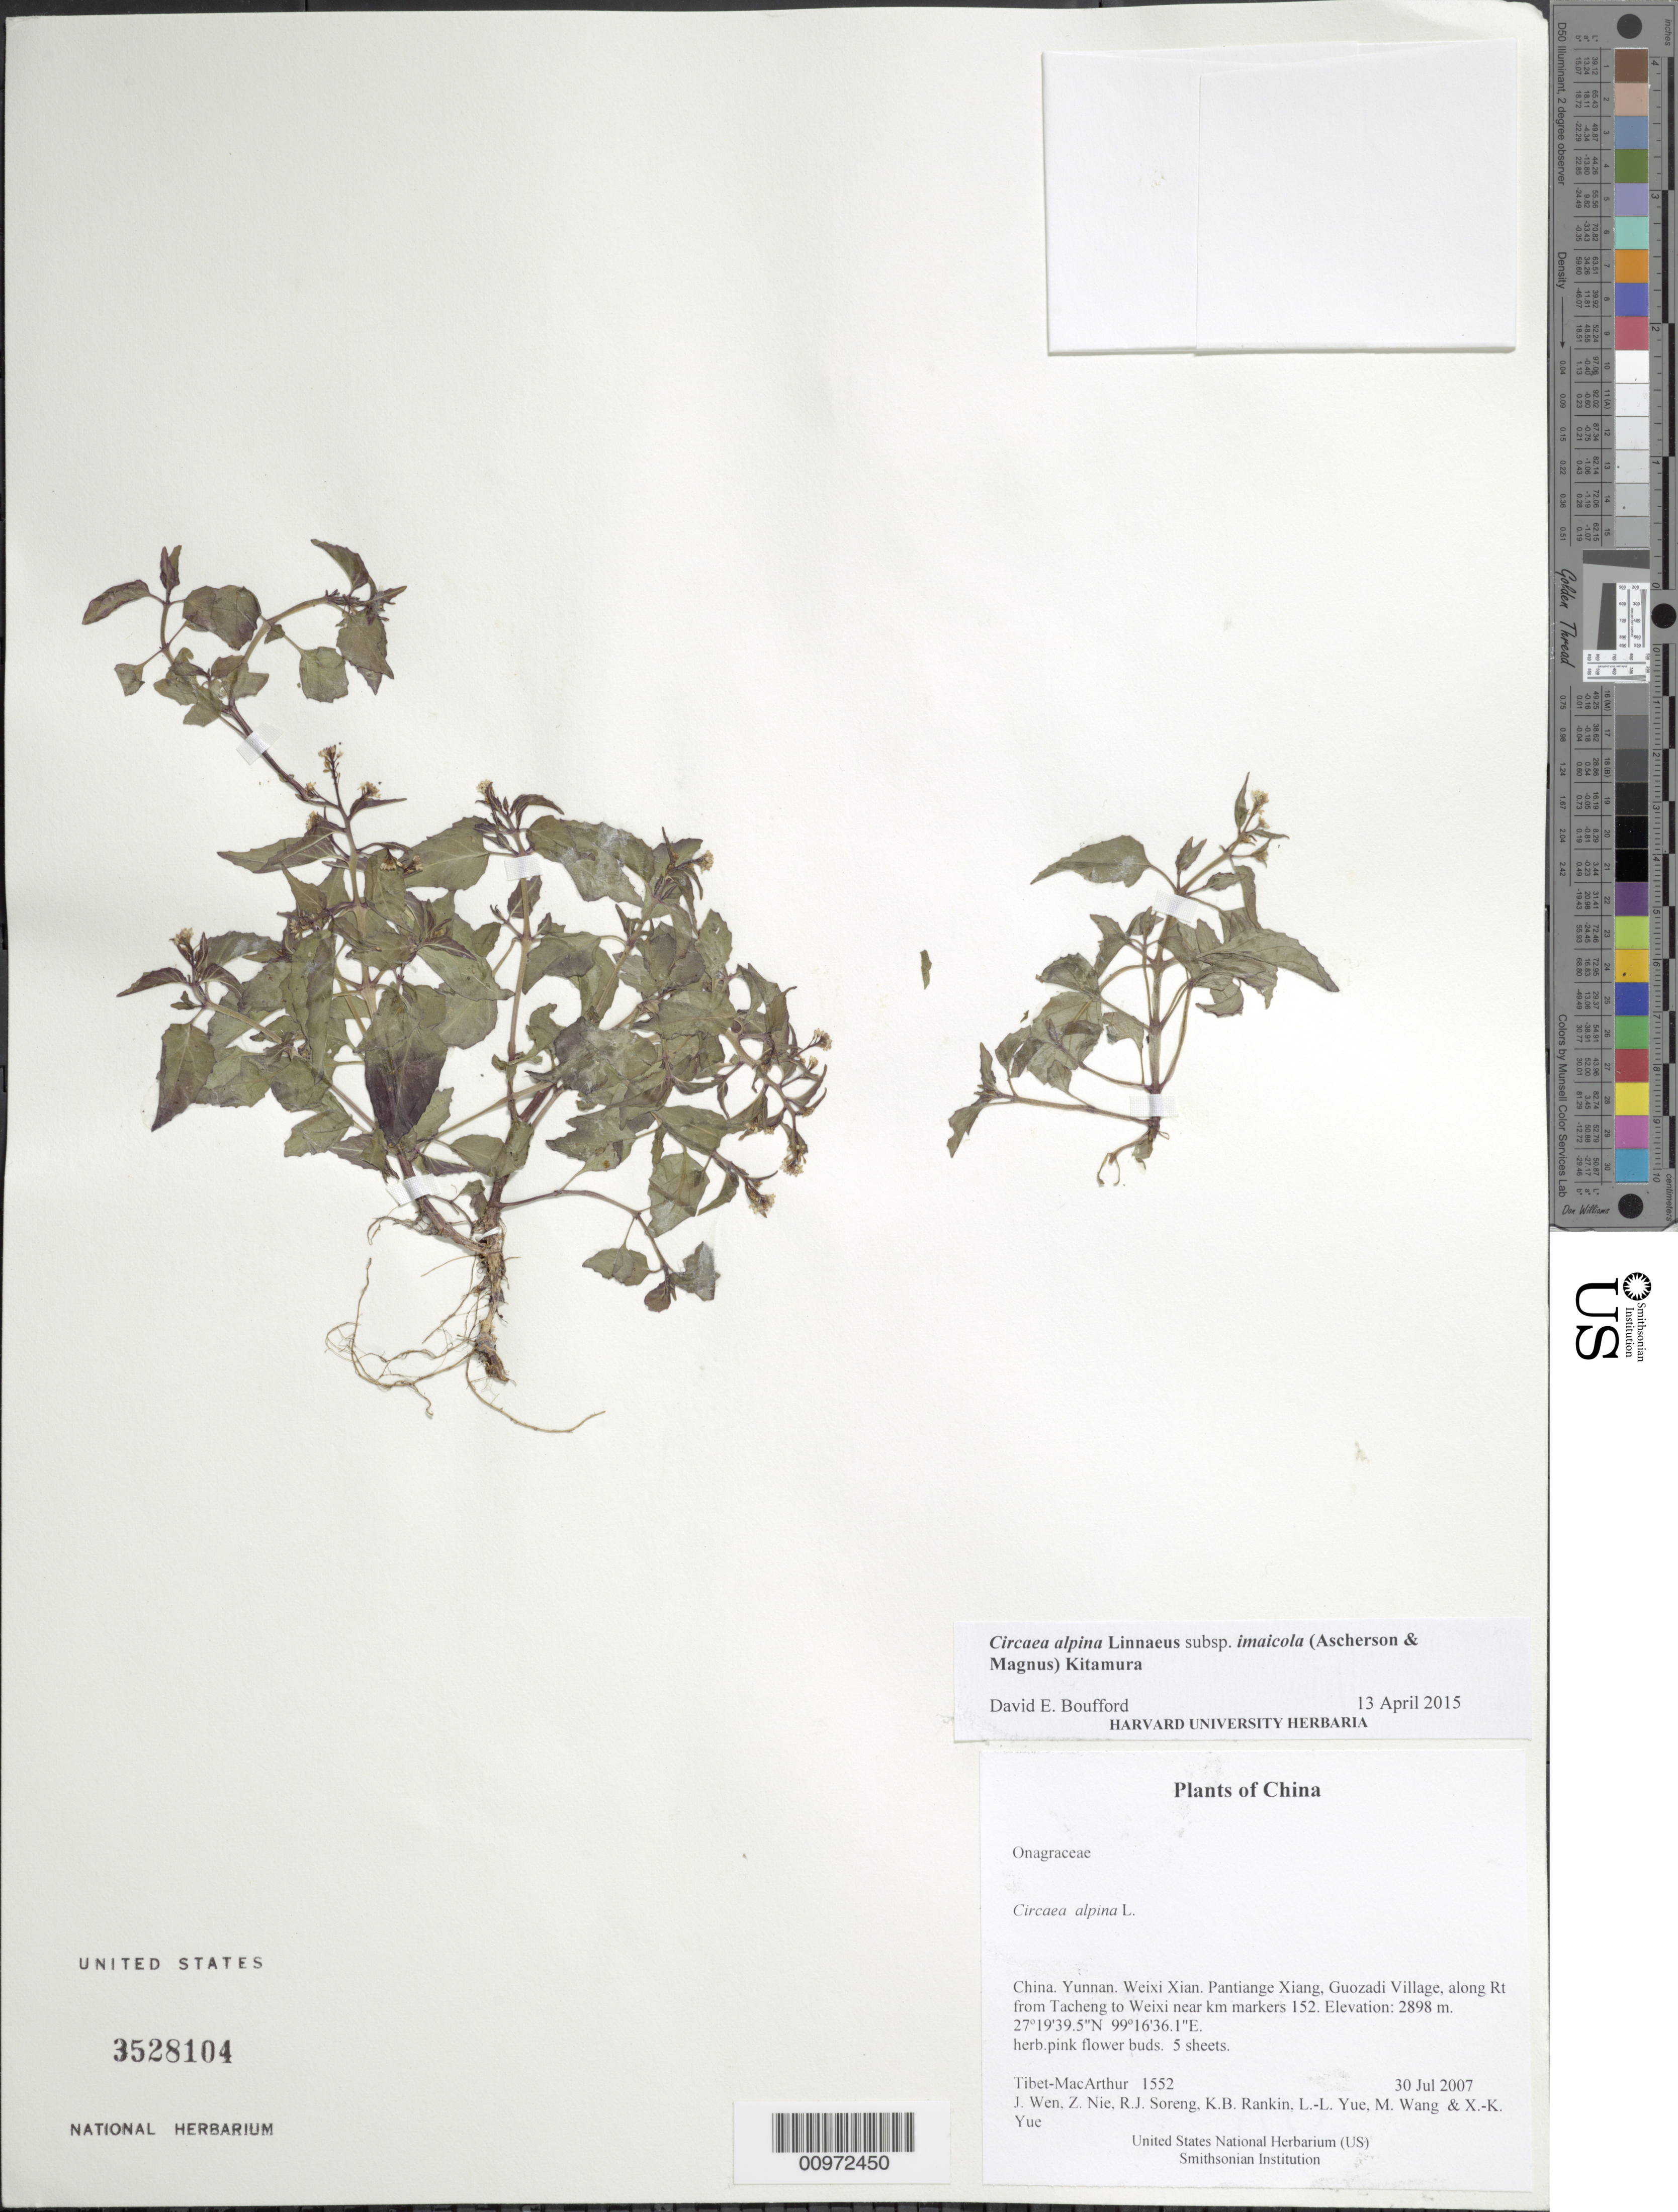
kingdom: Plantae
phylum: Tracheophyta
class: Magnoliopsida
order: Myrtales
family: Onagraceae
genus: Circaea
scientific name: Circaea alpina subsp. imaicola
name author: (Asch. & Magnus) Kitam.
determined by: Boufford, D. E.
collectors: Tibet-MacArthur, J. Wen, Z. Nie, R. J. Soreng, K. Rankin, L. Yue, M. Wang & X. Yue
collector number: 1552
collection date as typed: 30 Jul 2007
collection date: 2007-07-30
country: China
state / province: Yunnan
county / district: Weixi Xian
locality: Pantiange Xiang, Guozadi Village, along Rt from Tacheng to Weixi near km markers 152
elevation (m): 2898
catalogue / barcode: US 3528104